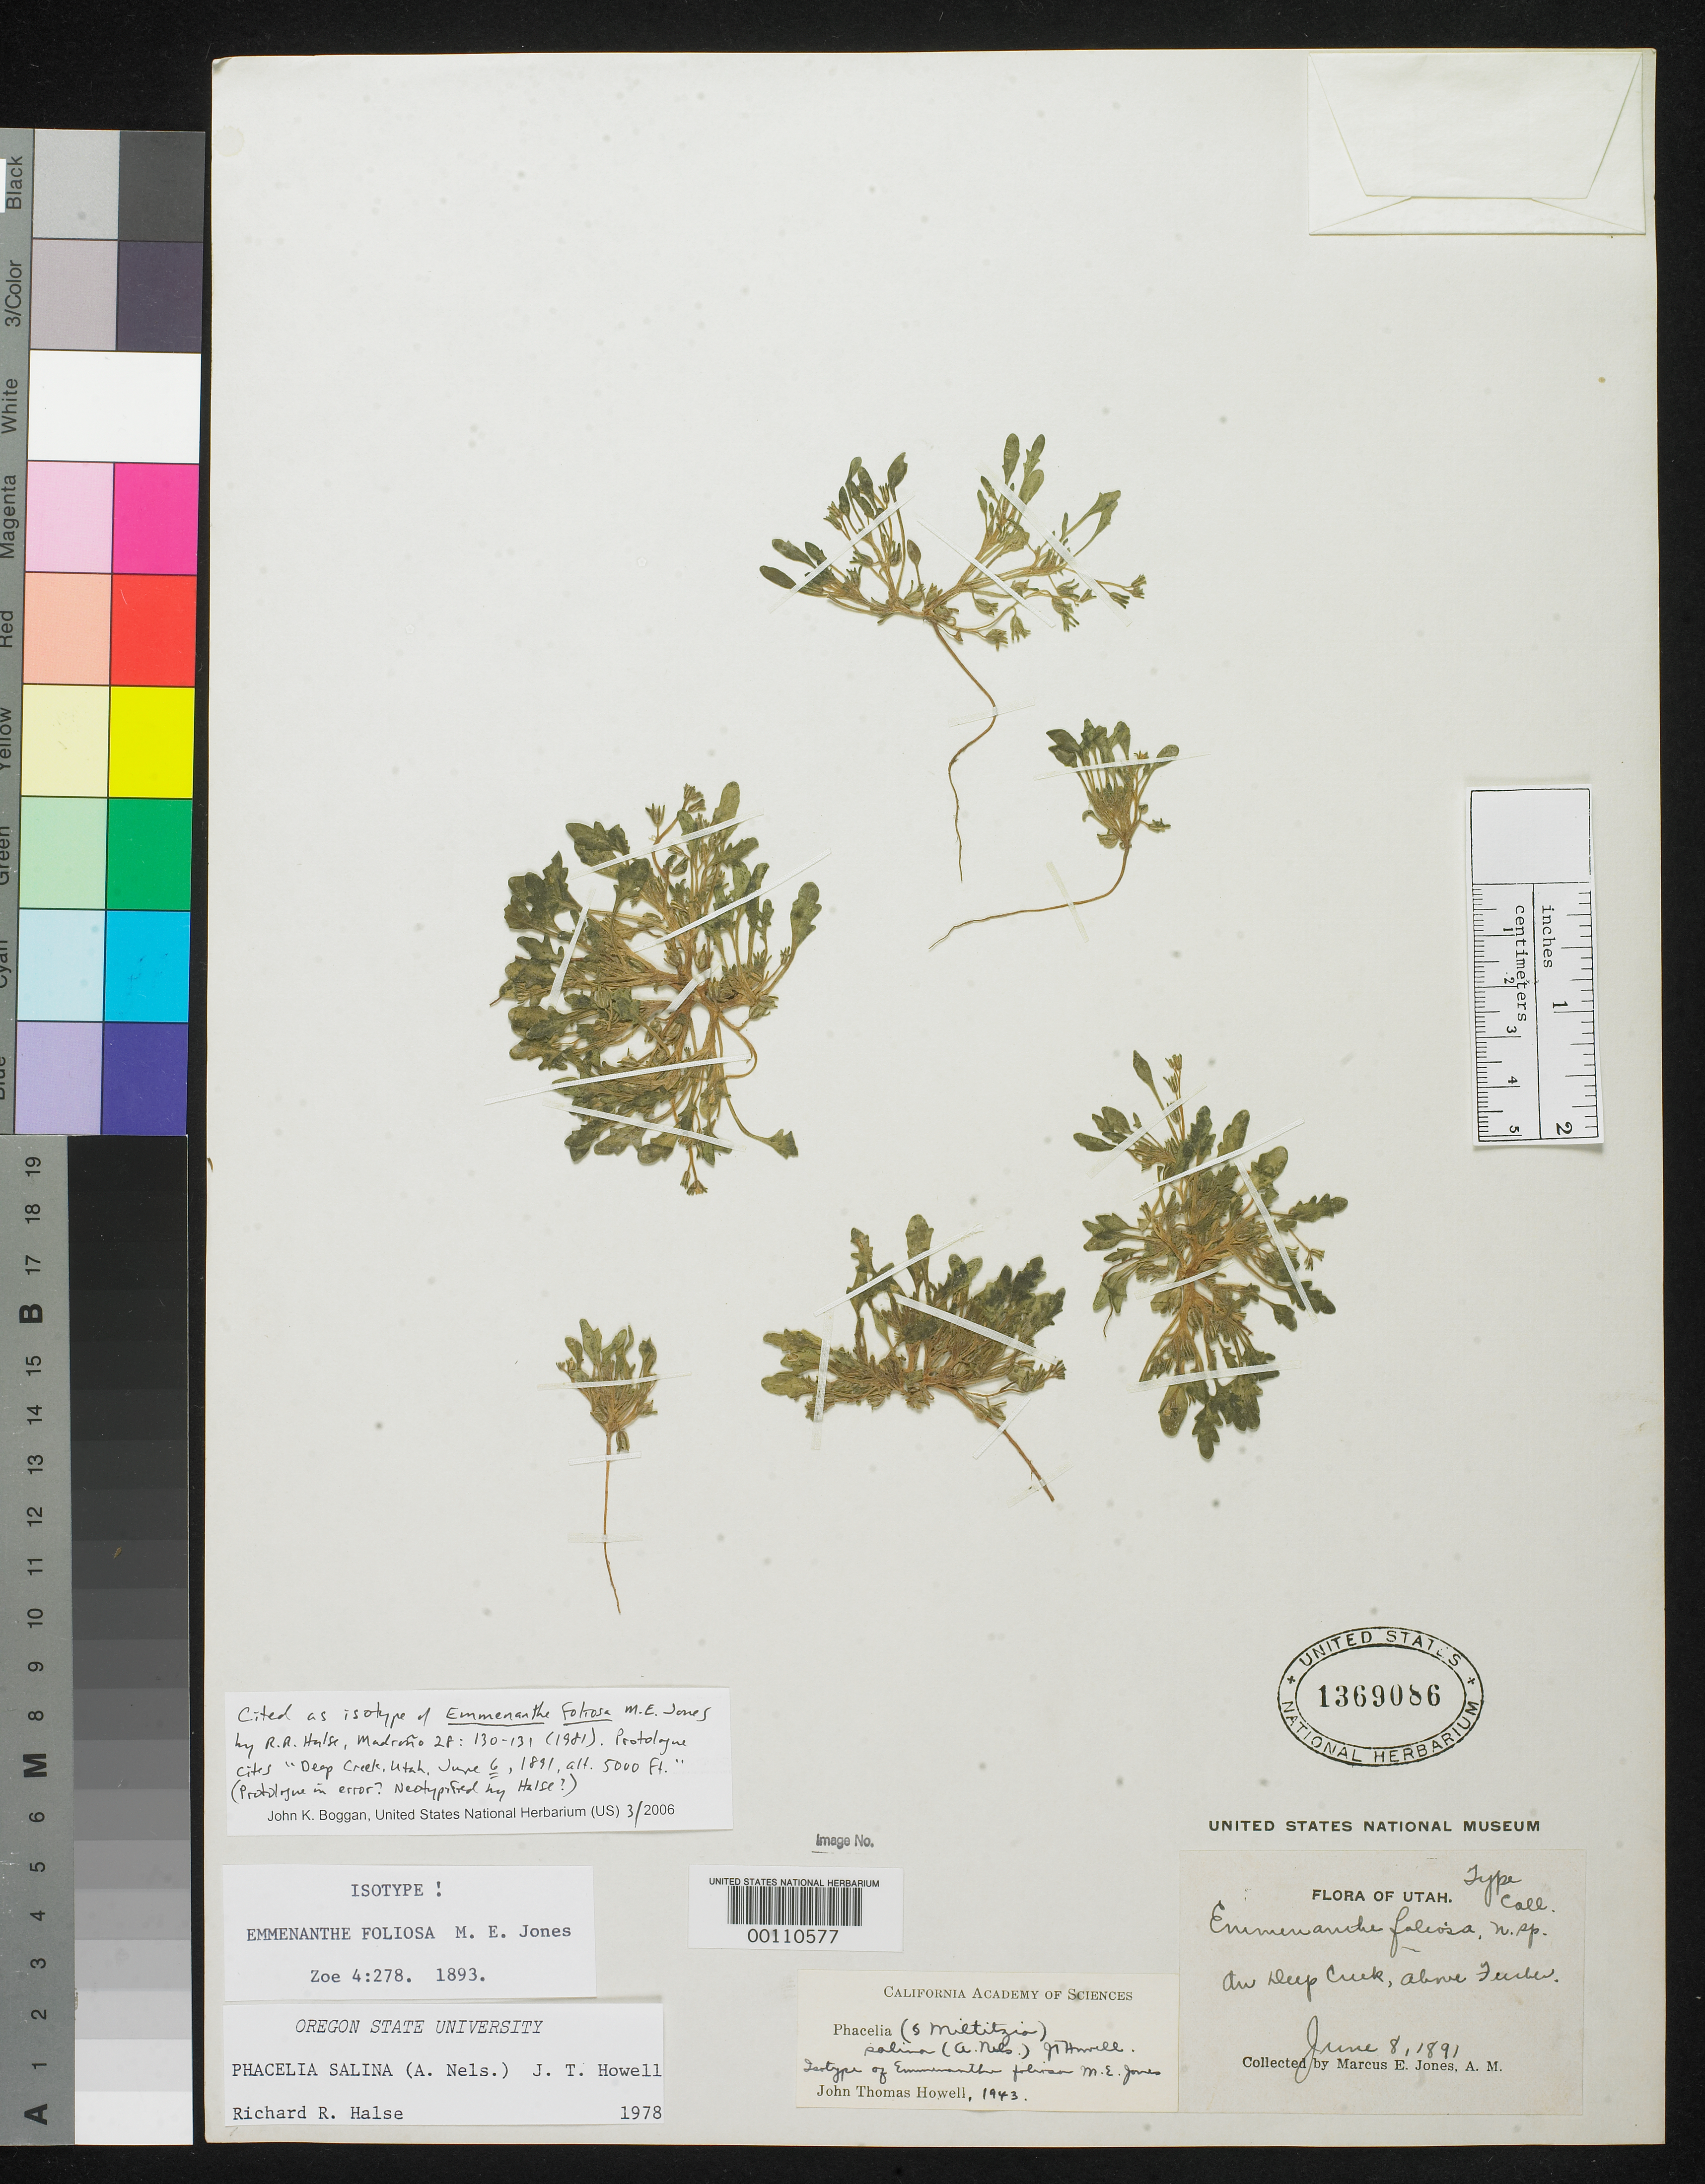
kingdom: Plantae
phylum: Tracheophyta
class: Magnoliopsida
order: Boraginales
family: Hydrophyllaceae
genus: Emmenanthe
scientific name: Emmenanthe foliosa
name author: M.E. Jones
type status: Isotype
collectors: M. E. Jones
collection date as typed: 08 Jun 1891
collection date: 1891-06-08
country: United States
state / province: Utah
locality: Deep Creek, above Furber.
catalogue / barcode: US 1369086